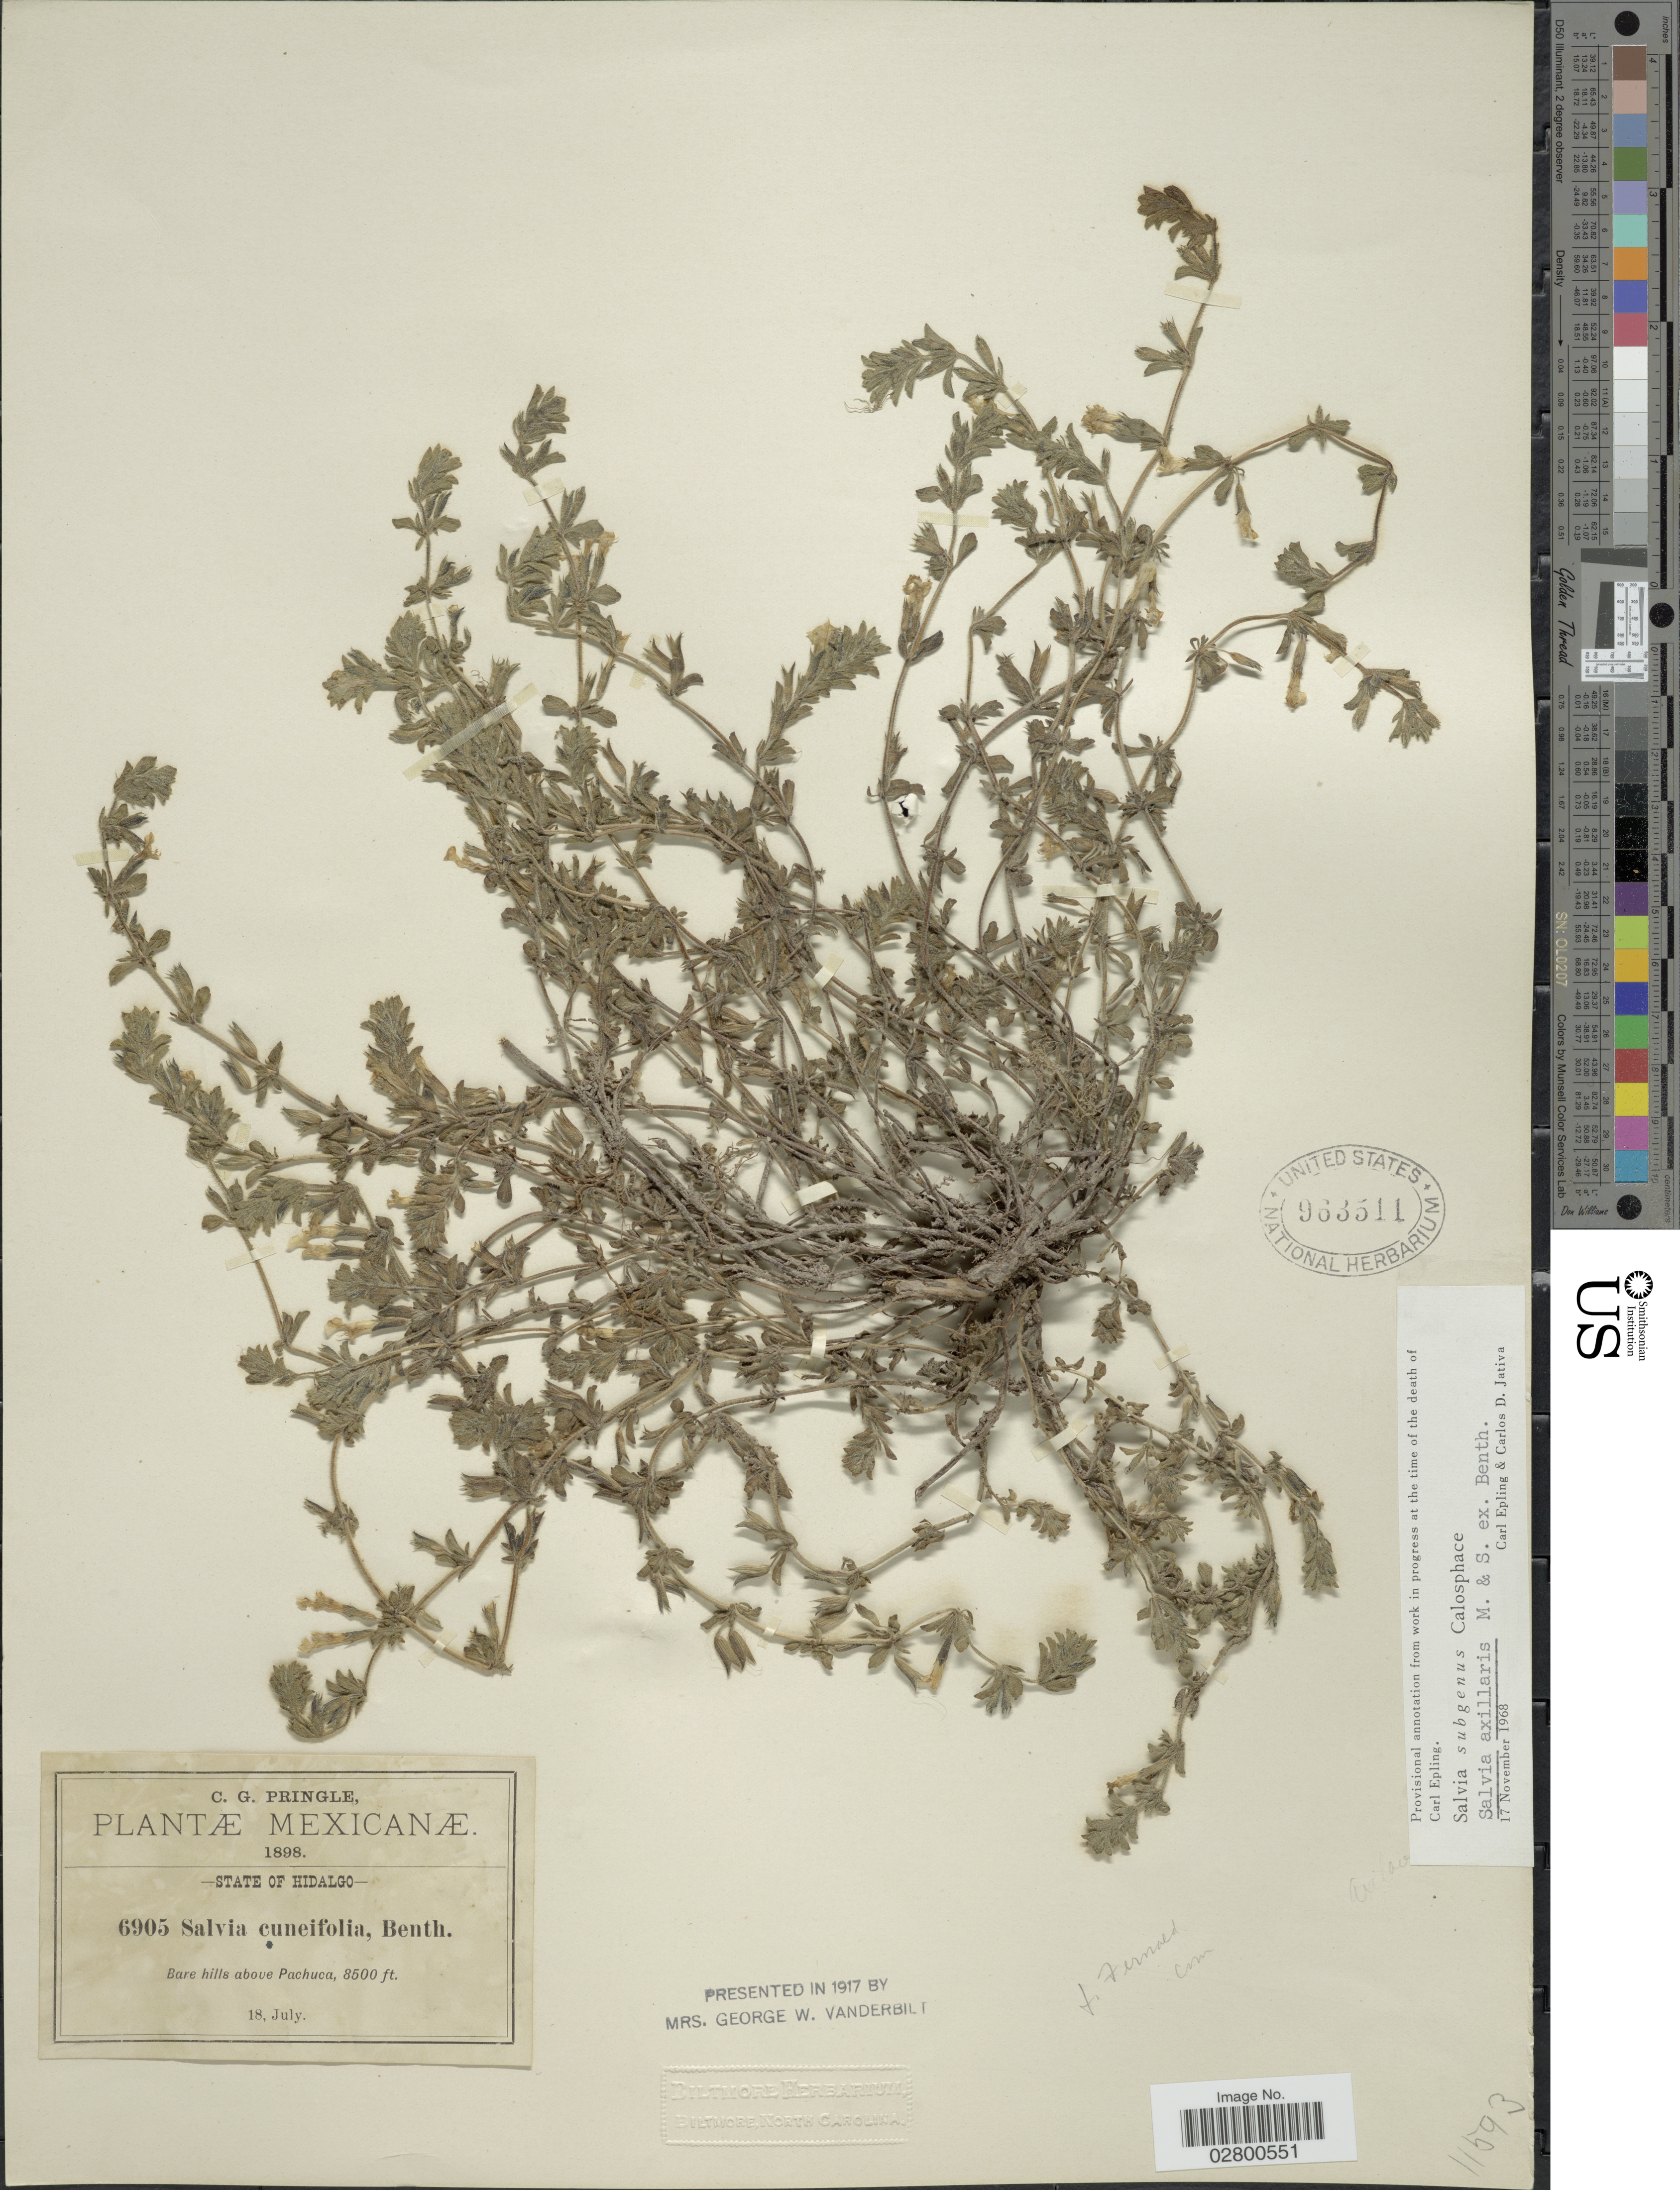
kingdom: Plantae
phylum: Tracheophyta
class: Magnoliopsida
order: Lamiales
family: Lamiaceae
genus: Salvia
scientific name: Salvia axillaris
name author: Moc. & Sessé ex Benth.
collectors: C. G. Pringle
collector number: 6905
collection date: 1898-07-18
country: Mexico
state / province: Hidalgo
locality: Bare hills above Pachuca.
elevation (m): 2591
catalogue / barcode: US 963511